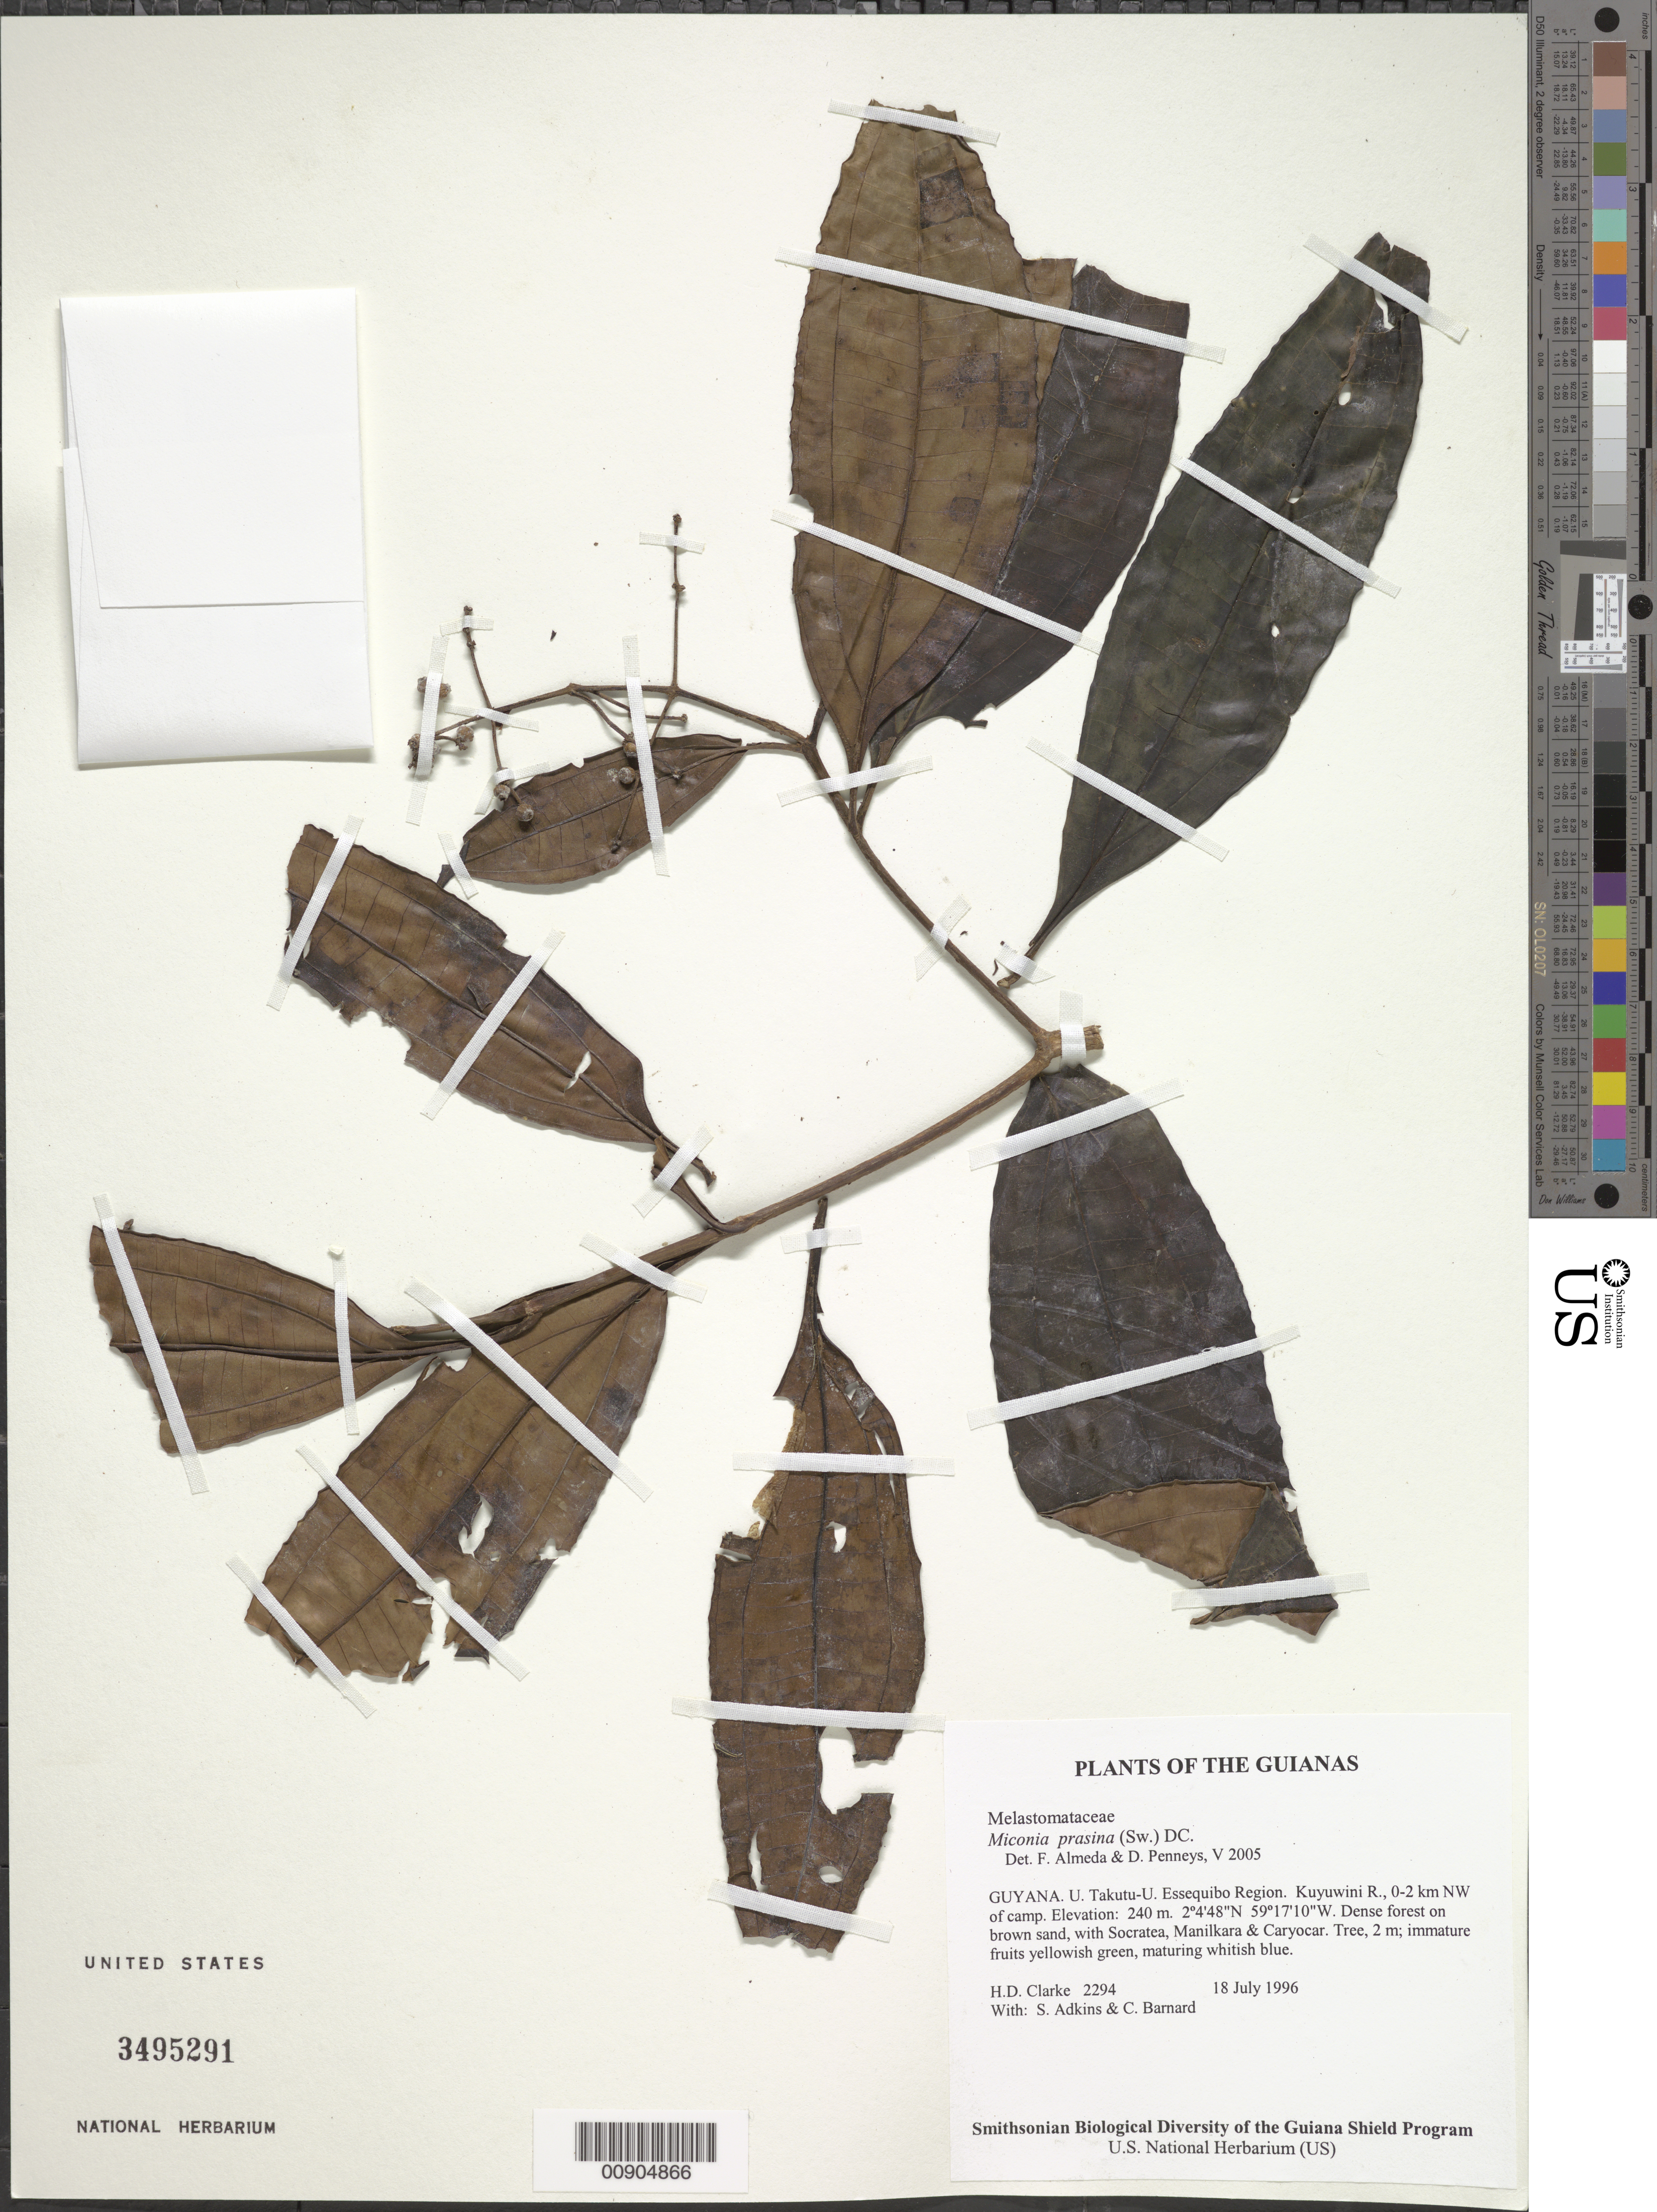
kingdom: Plantae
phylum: Tracheophyta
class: Magnoliopsida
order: Myrtales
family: Melastomataceae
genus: Miconia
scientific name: Miconia prasina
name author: (Sw.) DC.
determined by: Almeda, F.; Penneys, D. S.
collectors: H. D. Clarke, S. Adkins & C. Bernard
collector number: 2294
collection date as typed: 18 July 1996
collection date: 1996-07-18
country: Guyana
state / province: U. Takutu-U. Essequibo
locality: Kuyuwini R., 0-2 km NW of camp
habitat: Dense forest on brown sand, with Socratea, Manilkara & Caryocar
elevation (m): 240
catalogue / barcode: US 3495291